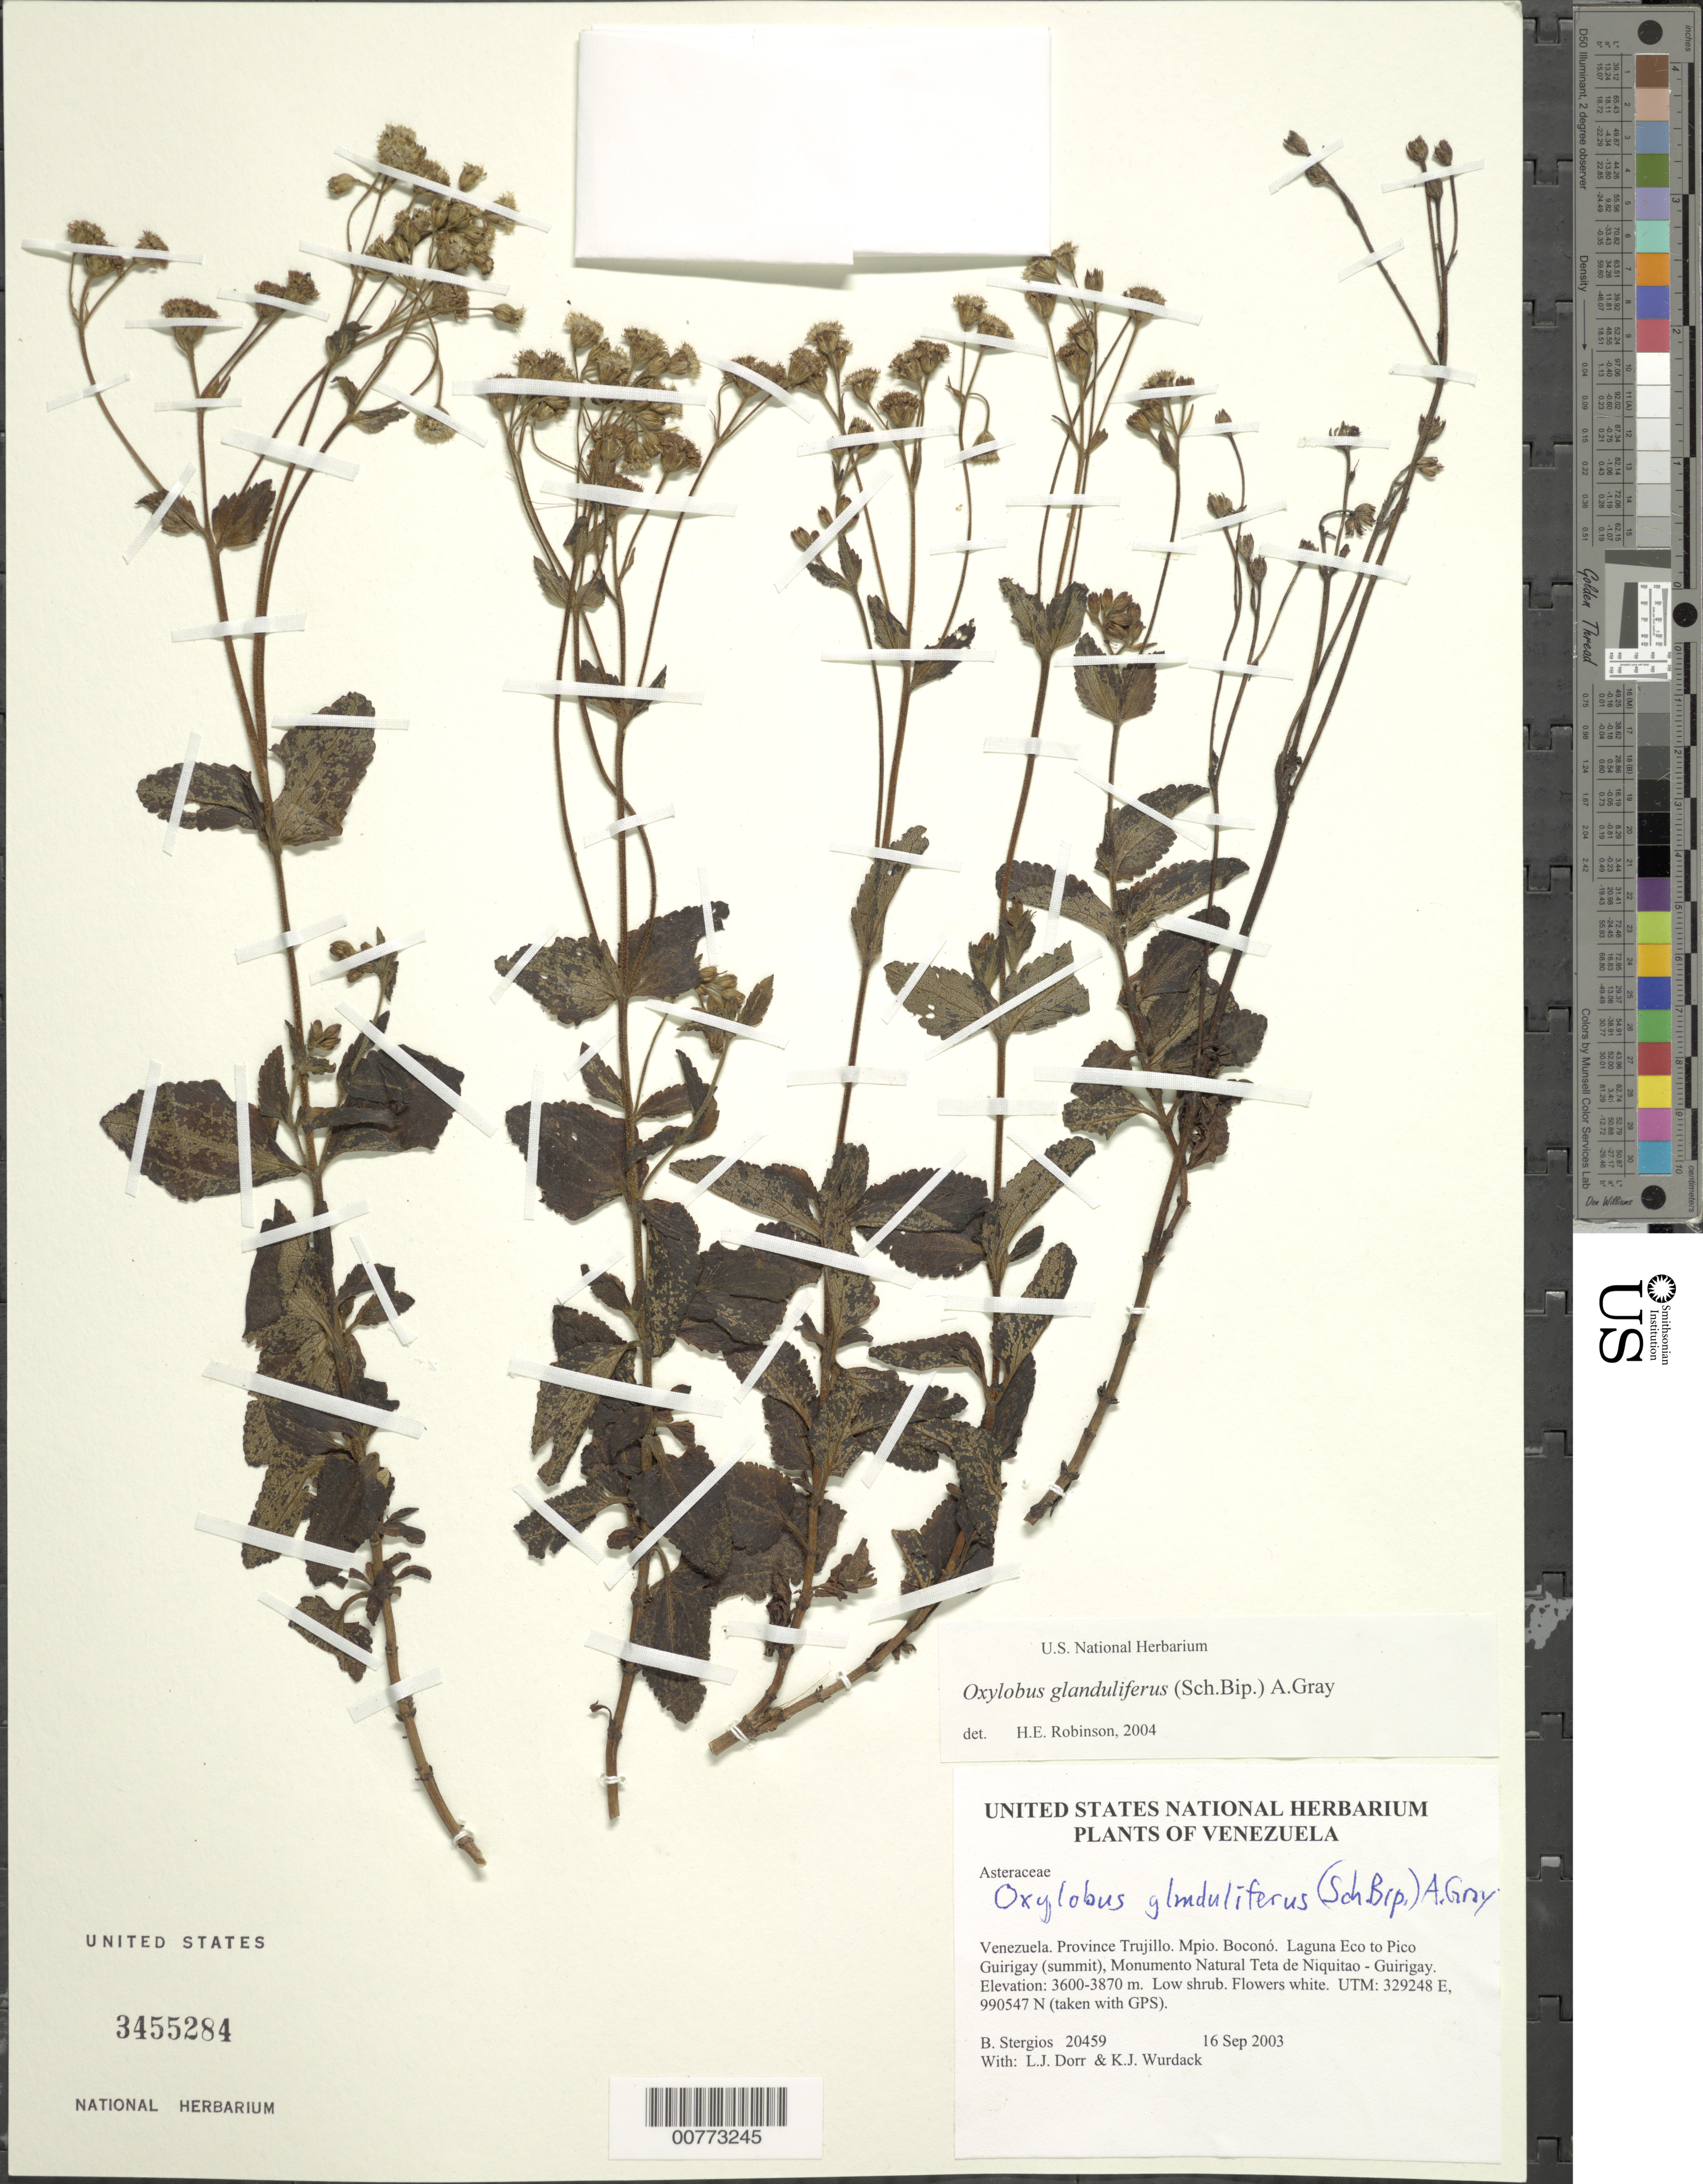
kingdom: Plantae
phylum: Tracheophyta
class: Magnoliopsida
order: Asterales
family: Asteraceae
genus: Oxylobus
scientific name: Oxylobus glanduliferus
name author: (Sch. Bip.) A. Gray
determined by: Robinson, Harold E., (US)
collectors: B. G. Stergios, L. J. Dorr & K. Wurdack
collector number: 20459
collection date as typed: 16 Sep 2003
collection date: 2003-09-16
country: Venezuela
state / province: Trujillo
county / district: Boconó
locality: Laguna Eco to Pico Guirigay (summit), Monumento Natural Teta de Niquitao - Guirigay.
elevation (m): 3600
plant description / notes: CTES, F, MO, NY, PORT, TEX, US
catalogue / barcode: US 3455284